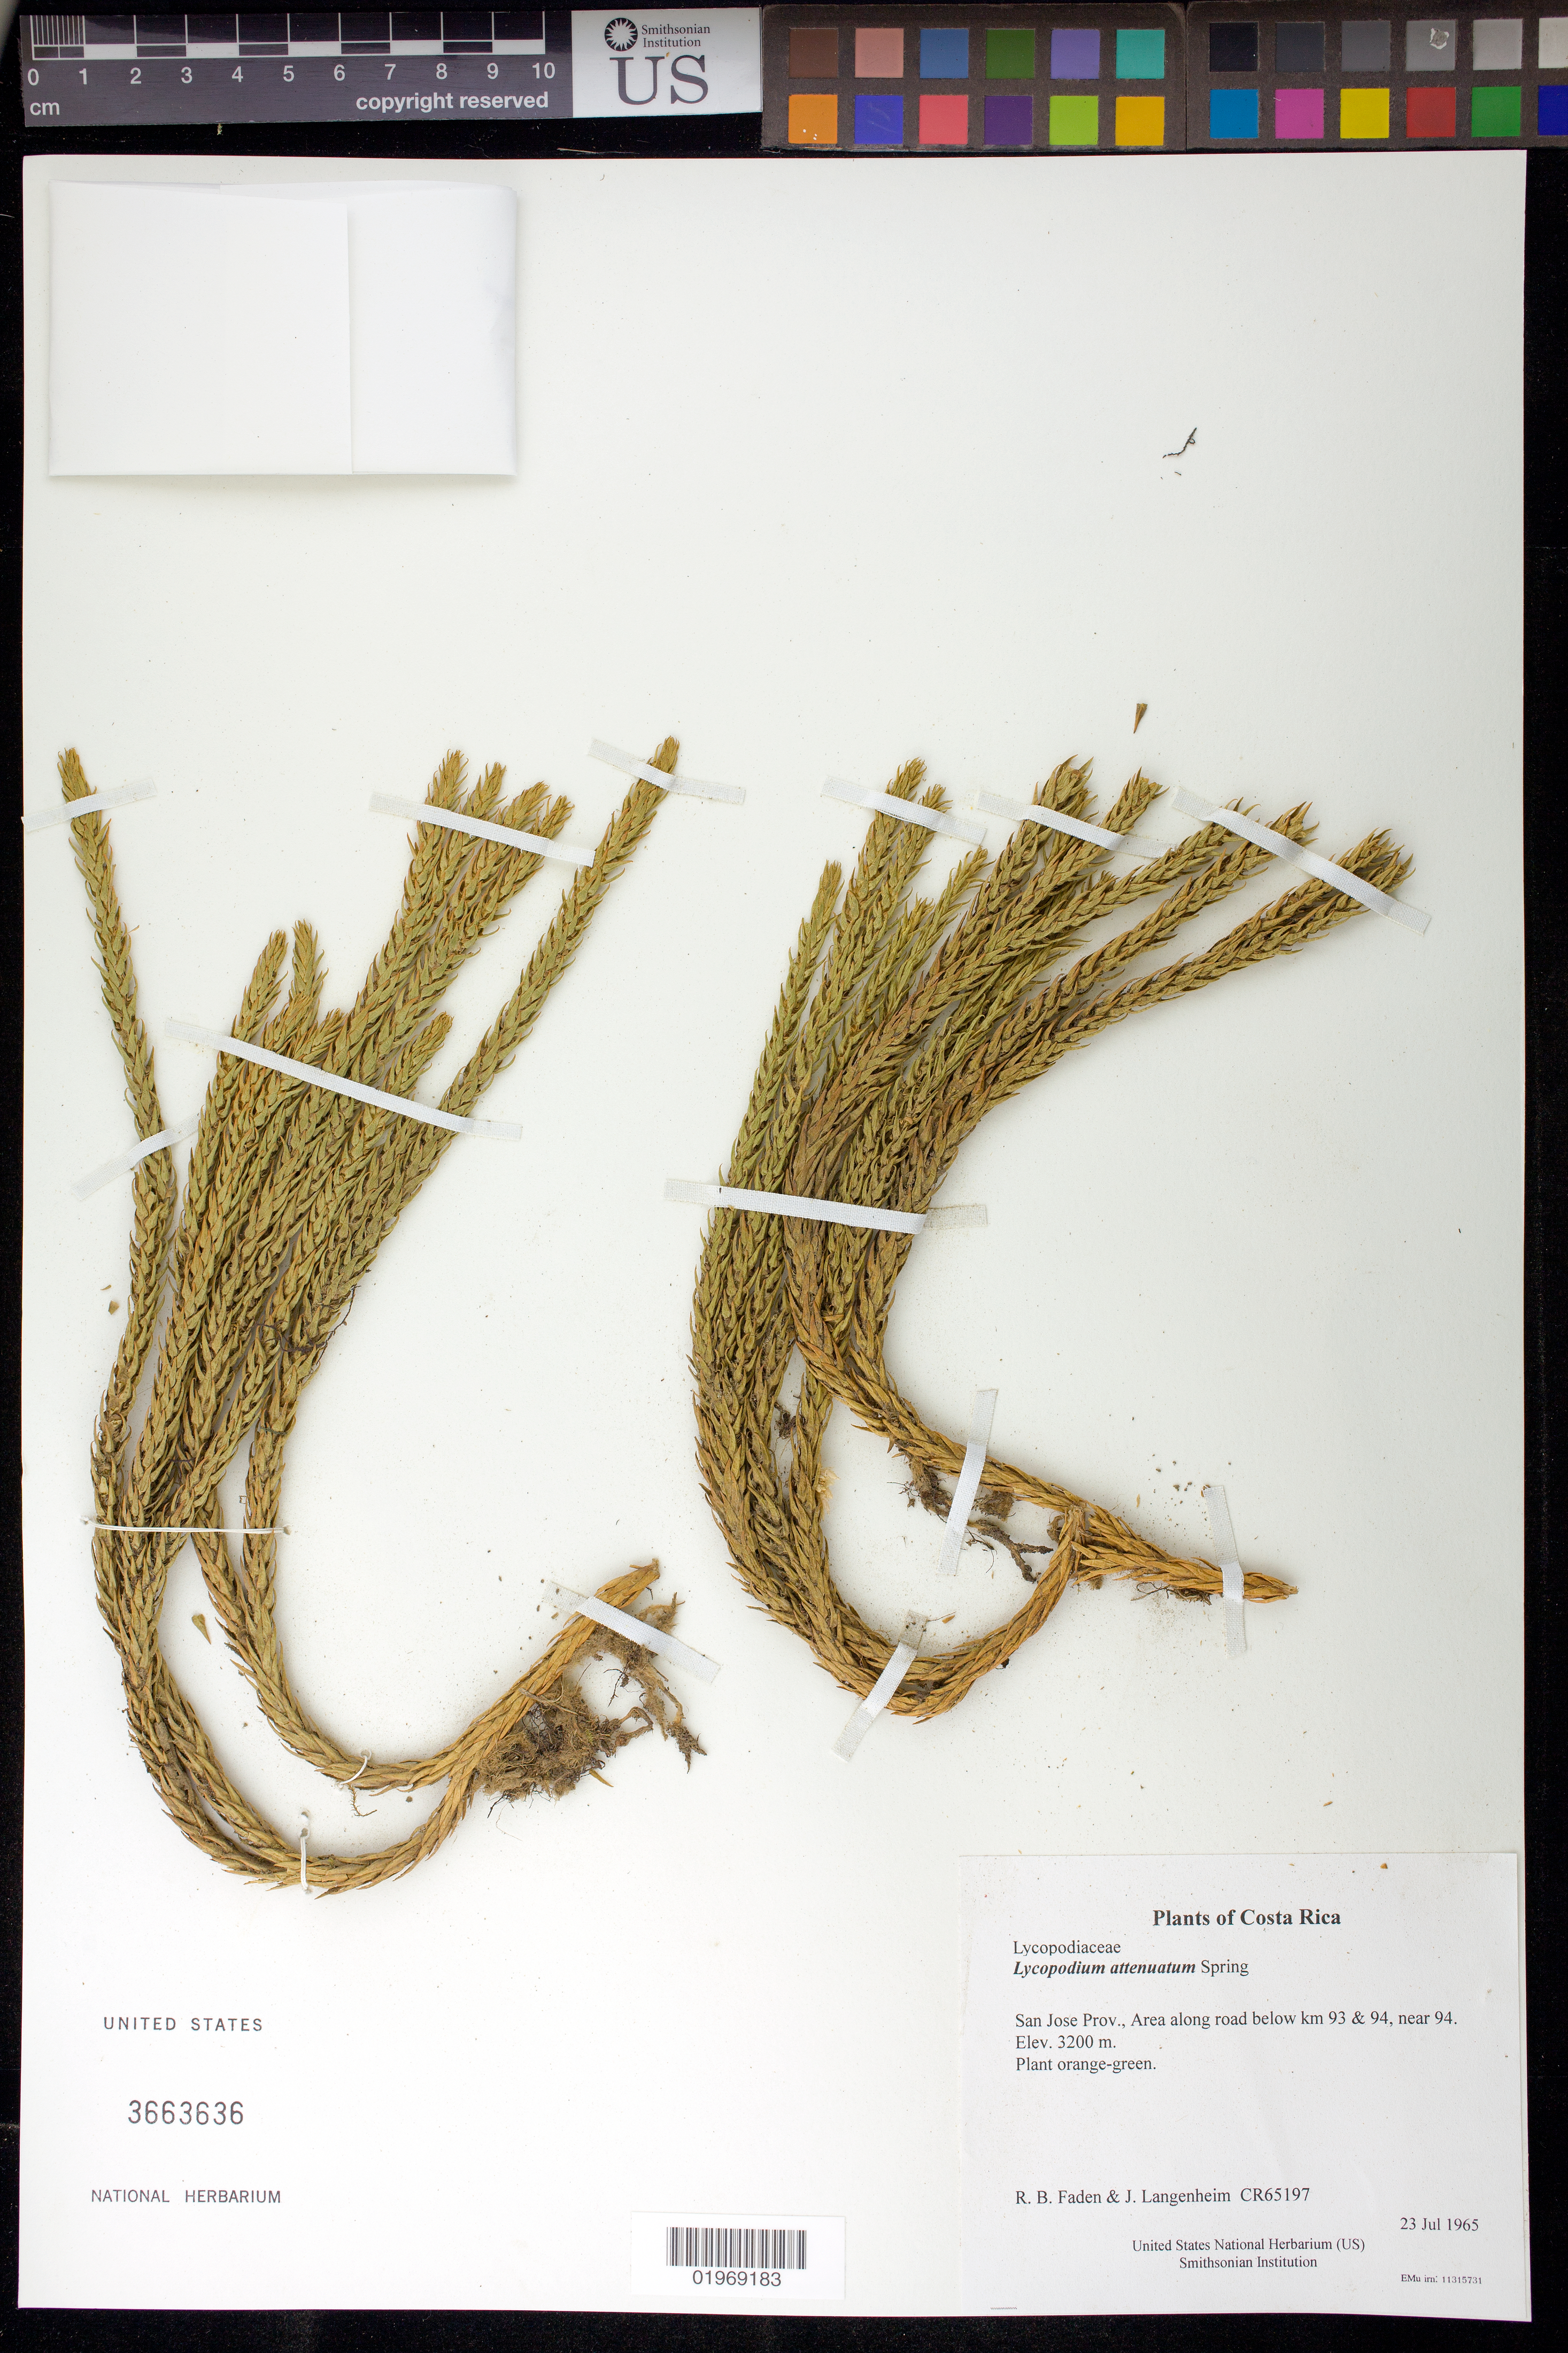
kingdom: Plantae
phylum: Tracheophyta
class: Lycopodiopsida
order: Lycopodiales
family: Lycopodiaceae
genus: Phlegmariurus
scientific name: Phlegmariurus attenuatus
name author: (Spring) B. Øllg.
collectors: R. B. Faden & J. Langenheim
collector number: CR65197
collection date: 1965-07-23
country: Costa Rica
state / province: San Jose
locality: Area along road below km 93 & 94, near 94.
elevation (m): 3200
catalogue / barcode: US 3663636